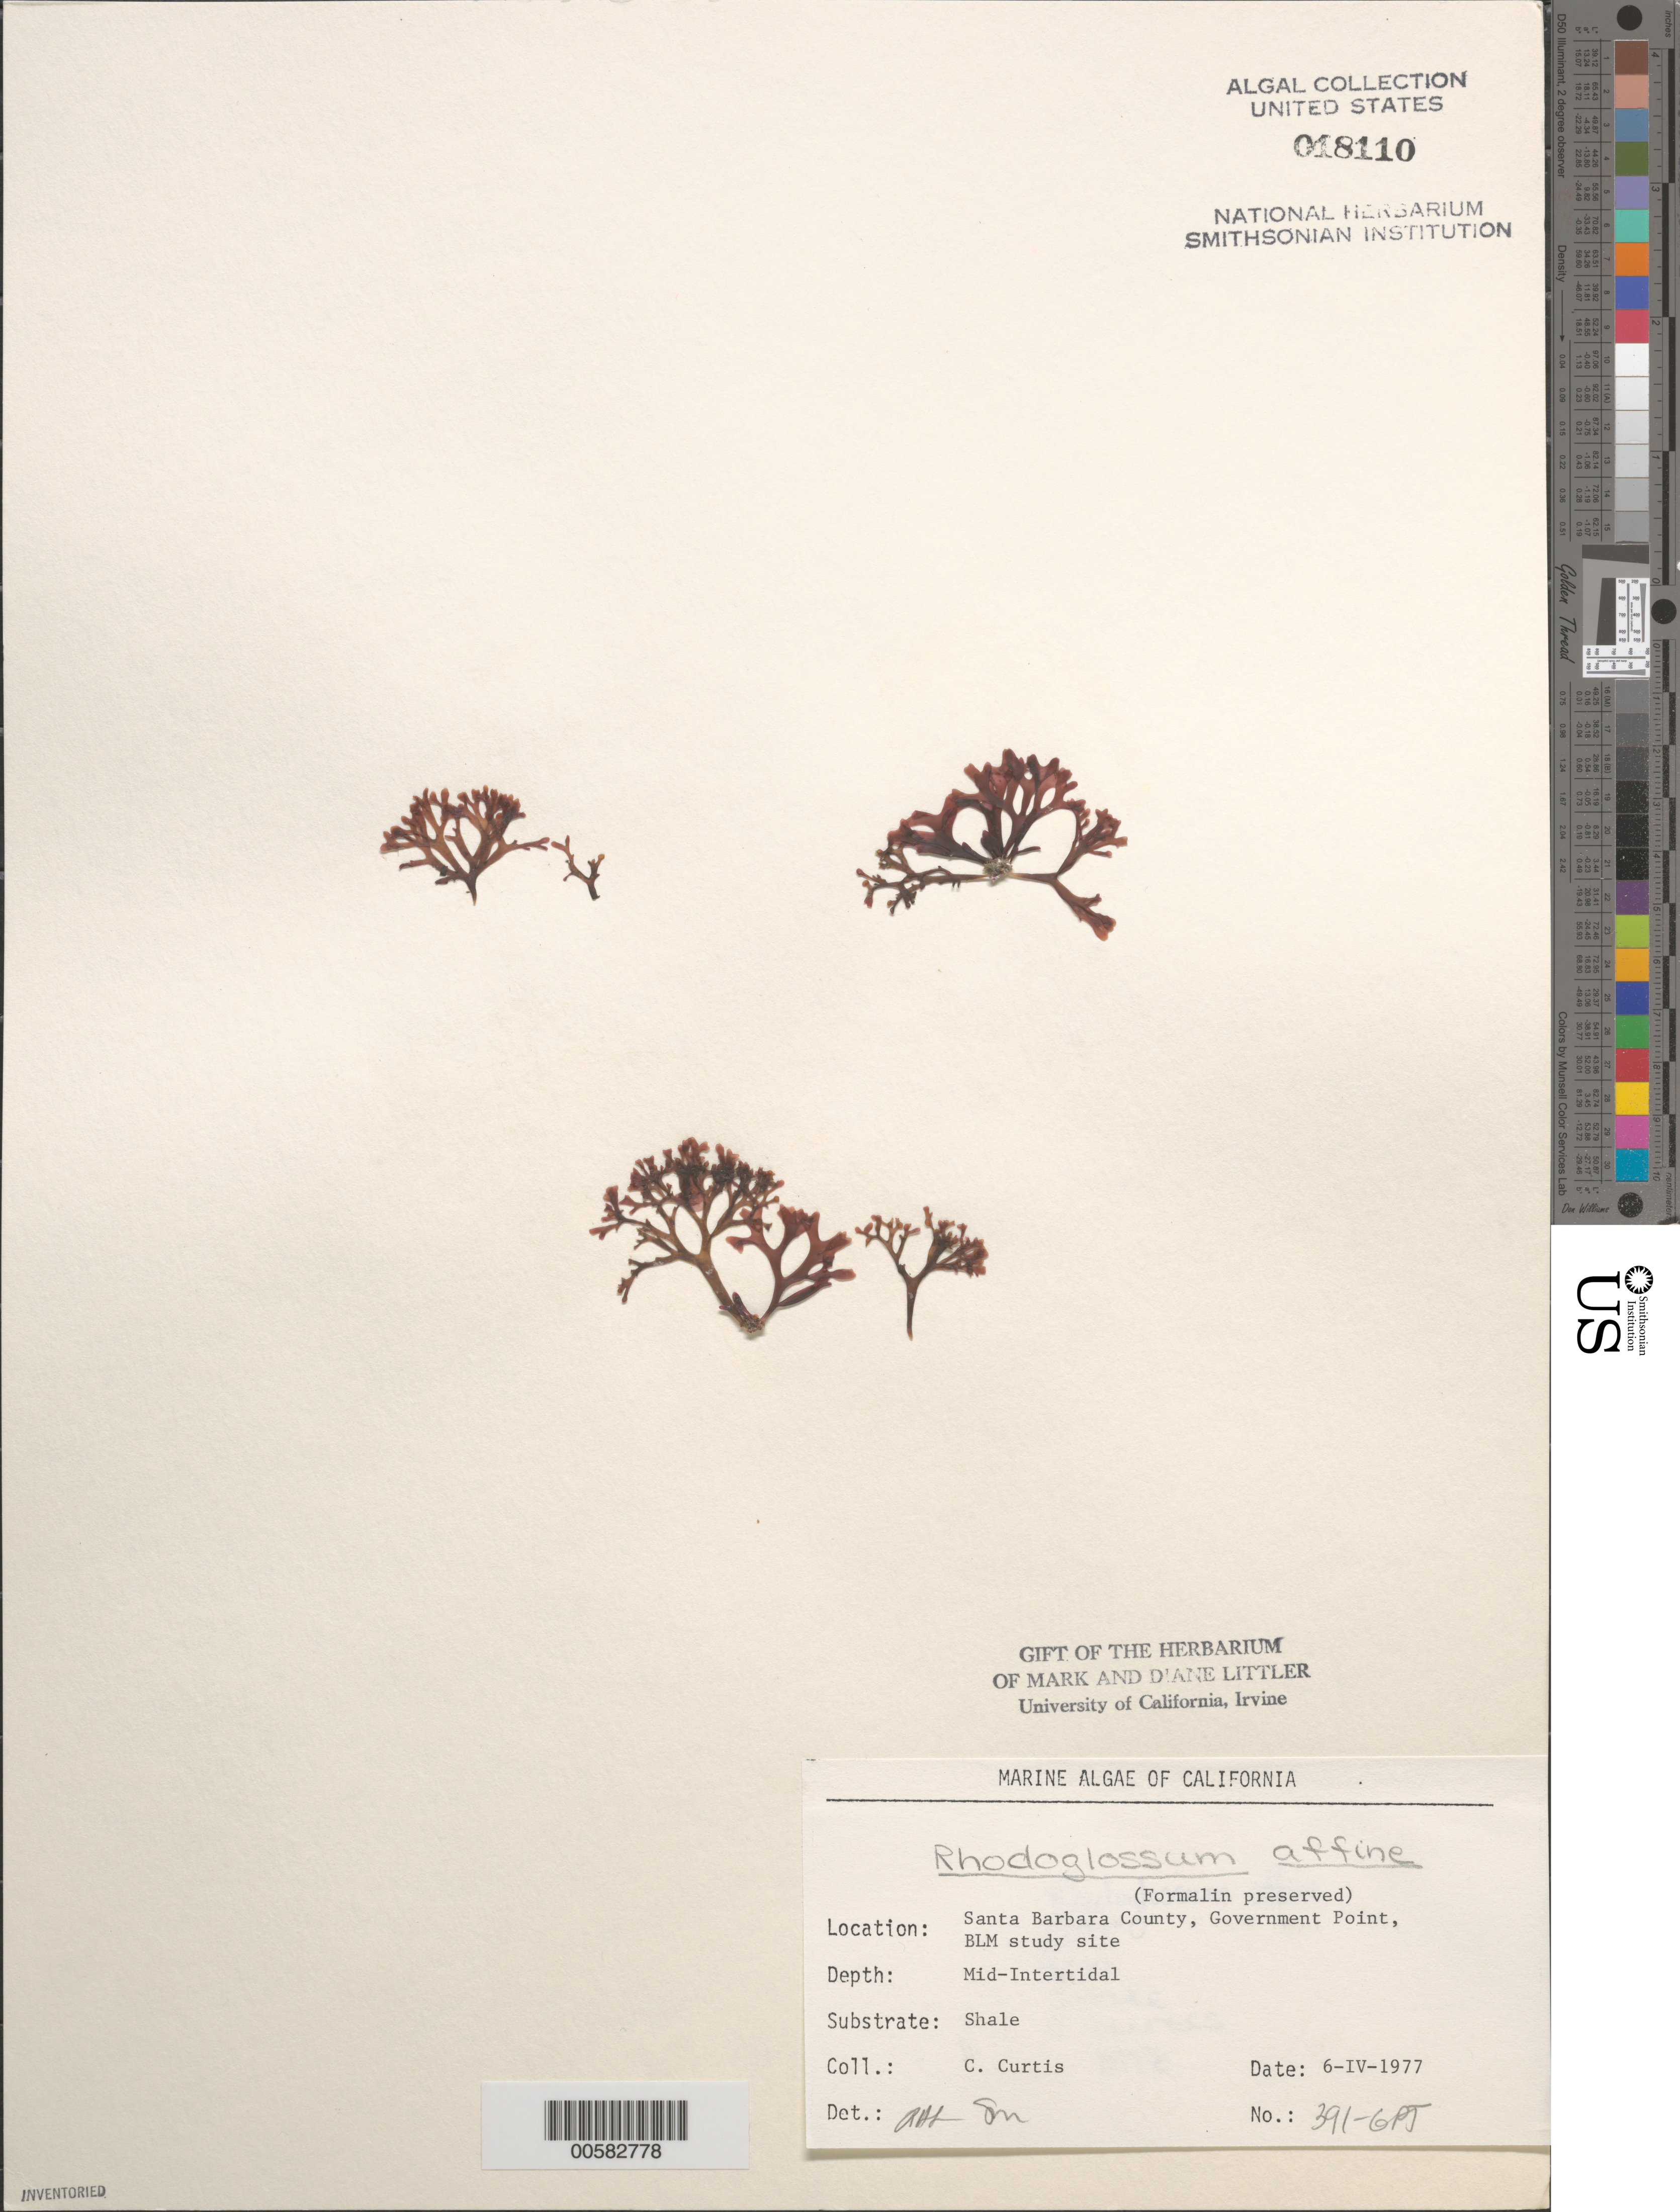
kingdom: Plantae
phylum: Rhodophyta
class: Florideophyceae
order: Gigartinales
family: Gigartinaceae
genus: Mazzaella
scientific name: Mazzaella affinis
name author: (Harvey) Fredericq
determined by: Algae name updating Project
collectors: C. Curtis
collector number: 391-gpt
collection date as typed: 06 Apr 1977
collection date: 1977-04-06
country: United States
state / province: California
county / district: Santa Barbara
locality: Government Point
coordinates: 34 26'31"N, 120 24'06"W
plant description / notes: BLM-SOCALBIGHT Rocky Intertidal Survey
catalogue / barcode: US 18110